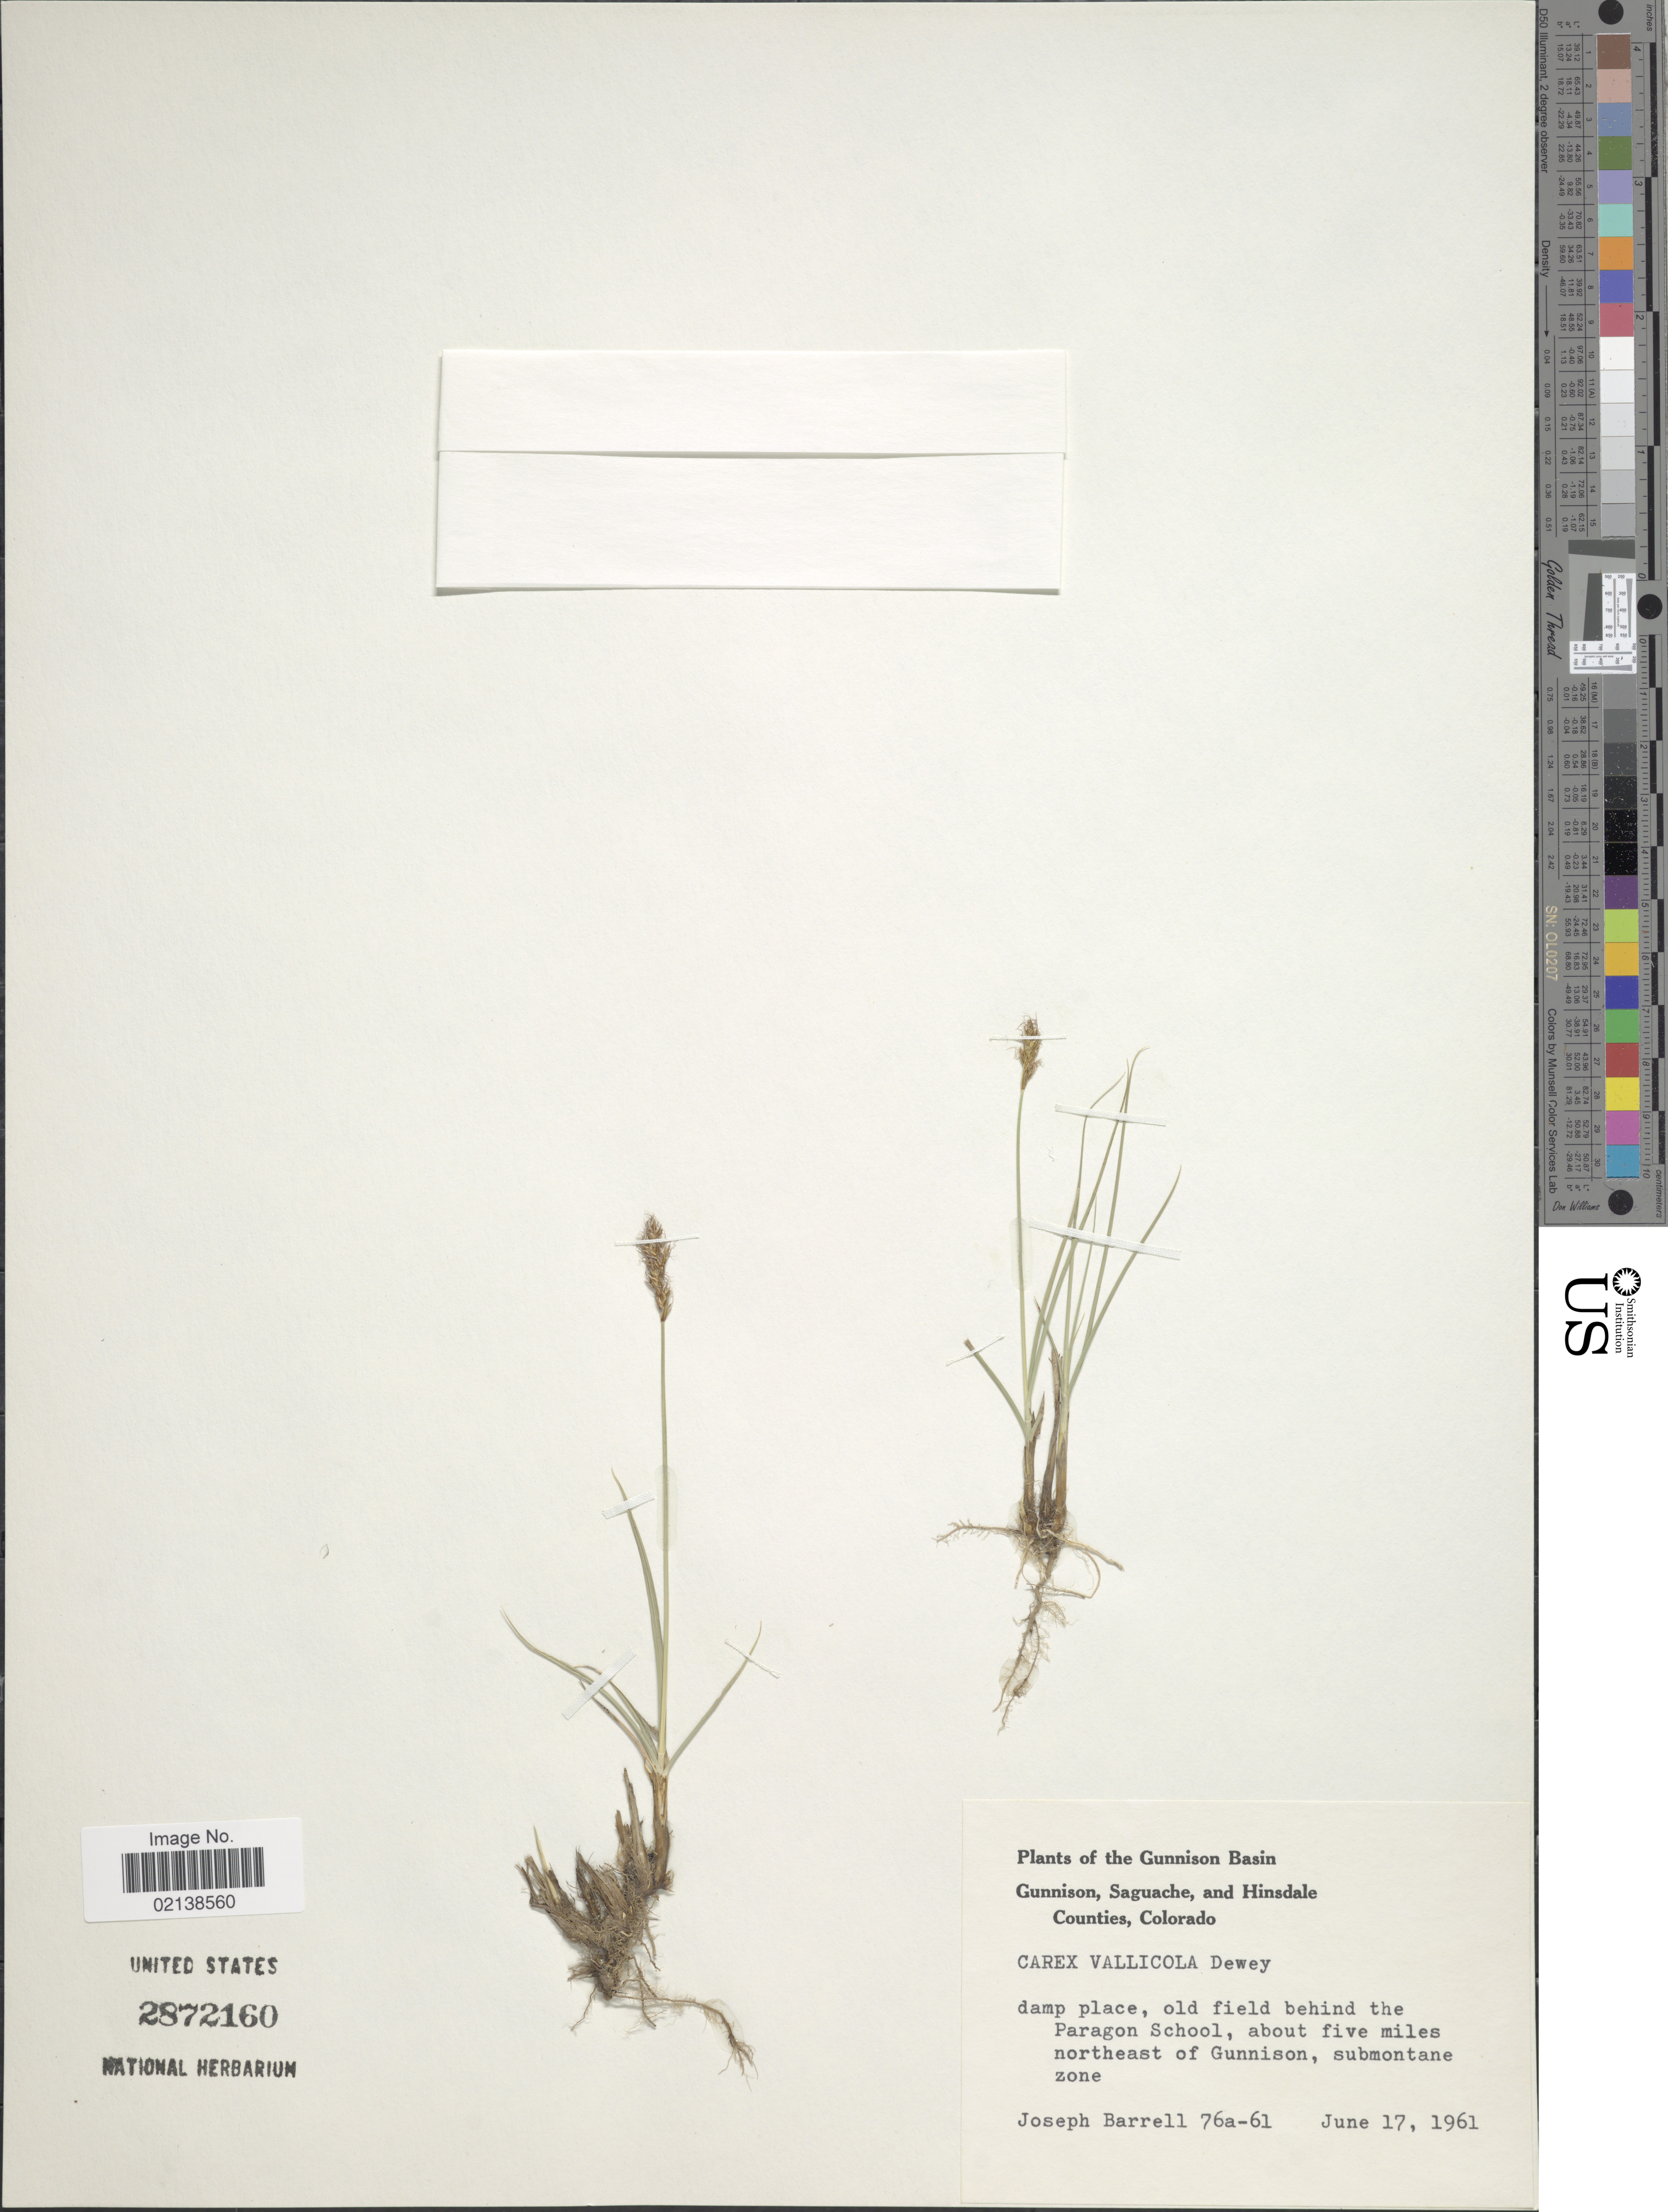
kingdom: Plantae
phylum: Tracheophyta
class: Liliopsida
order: Poales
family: Cyperaceae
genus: Carex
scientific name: Carex vallicola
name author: Dewey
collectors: J. Barrell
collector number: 76a-61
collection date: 1961-06-17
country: United States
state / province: Colorado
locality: The Gunnison Basin, Gunnison, Saguache, and Hinsdale Counties, Colorado, damp place, old field behind the Paragon School, about five miles northeast of Gunnison, submontane zone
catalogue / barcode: US 2872160